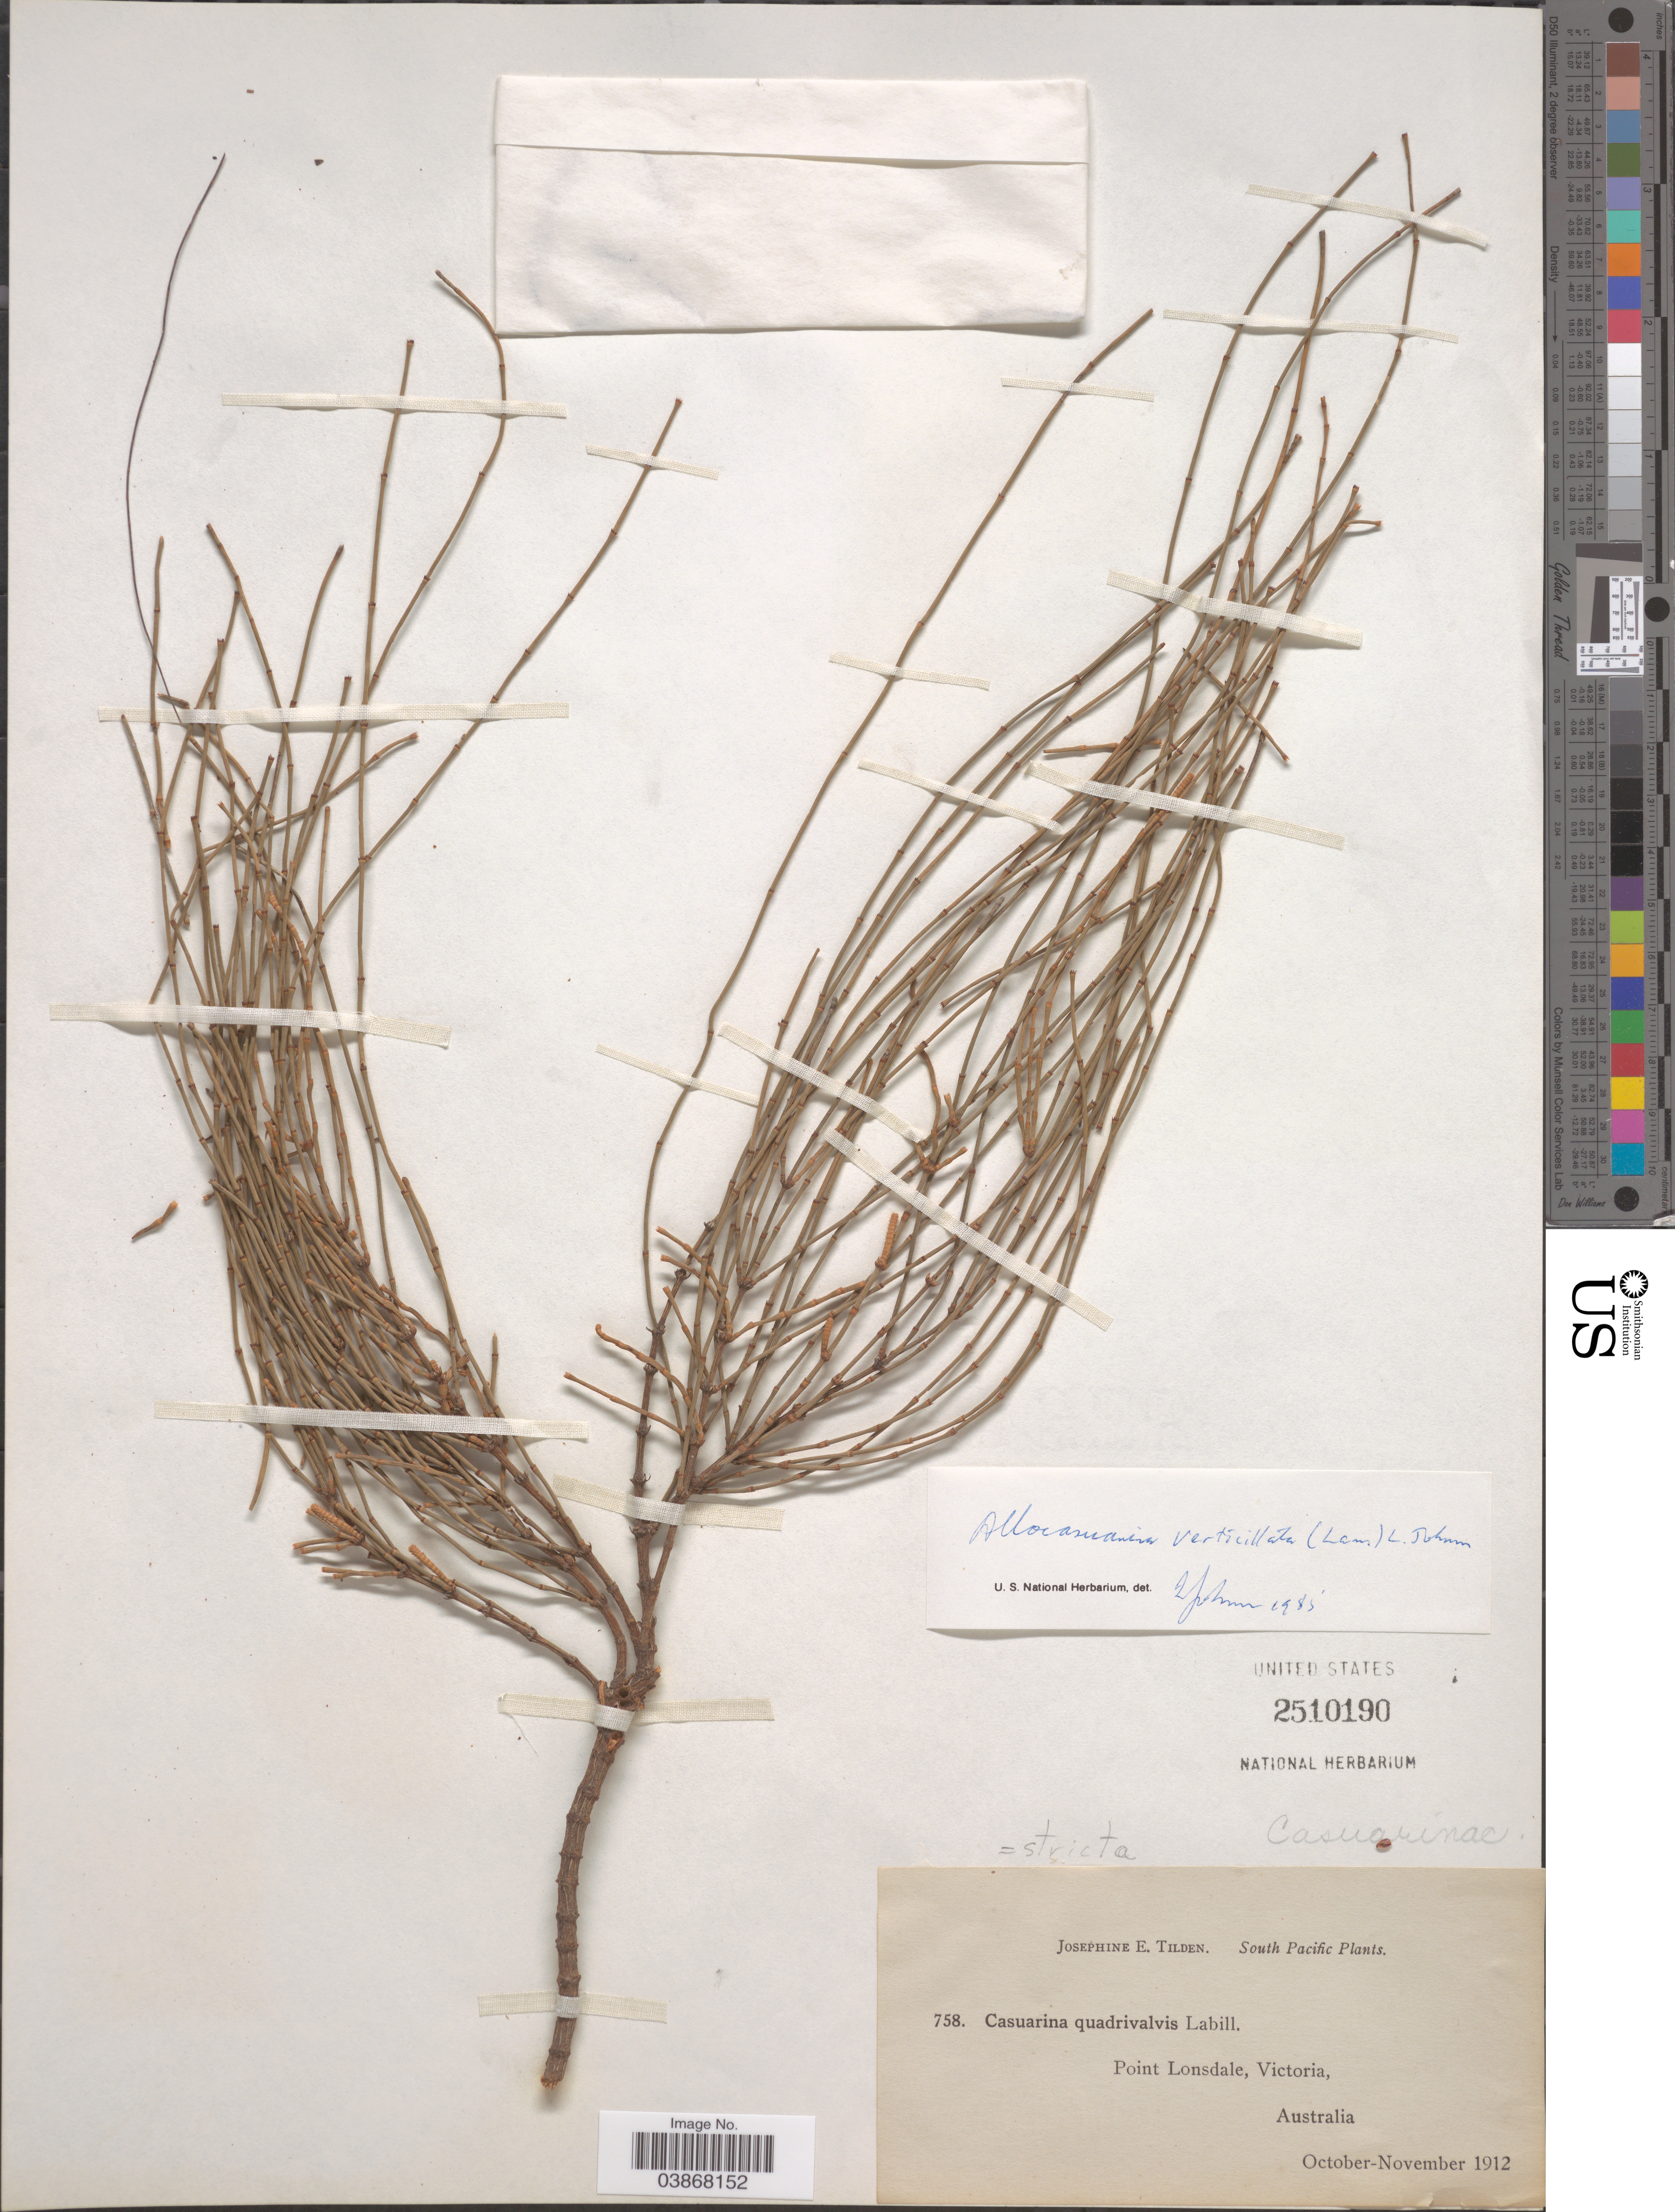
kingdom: Plantae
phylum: Tracheophyta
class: Magnoliopsida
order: Fagales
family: Casuarinaceae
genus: Allocasuarina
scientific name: Allocasuarina verticillata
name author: (Lam.) L.A.S. Johnson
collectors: J. E. Tilden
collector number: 758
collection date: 1912-10/1912-11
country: Australia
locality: South Pacific. Point Lonsdale, Victoria.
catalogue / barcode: US 2510190